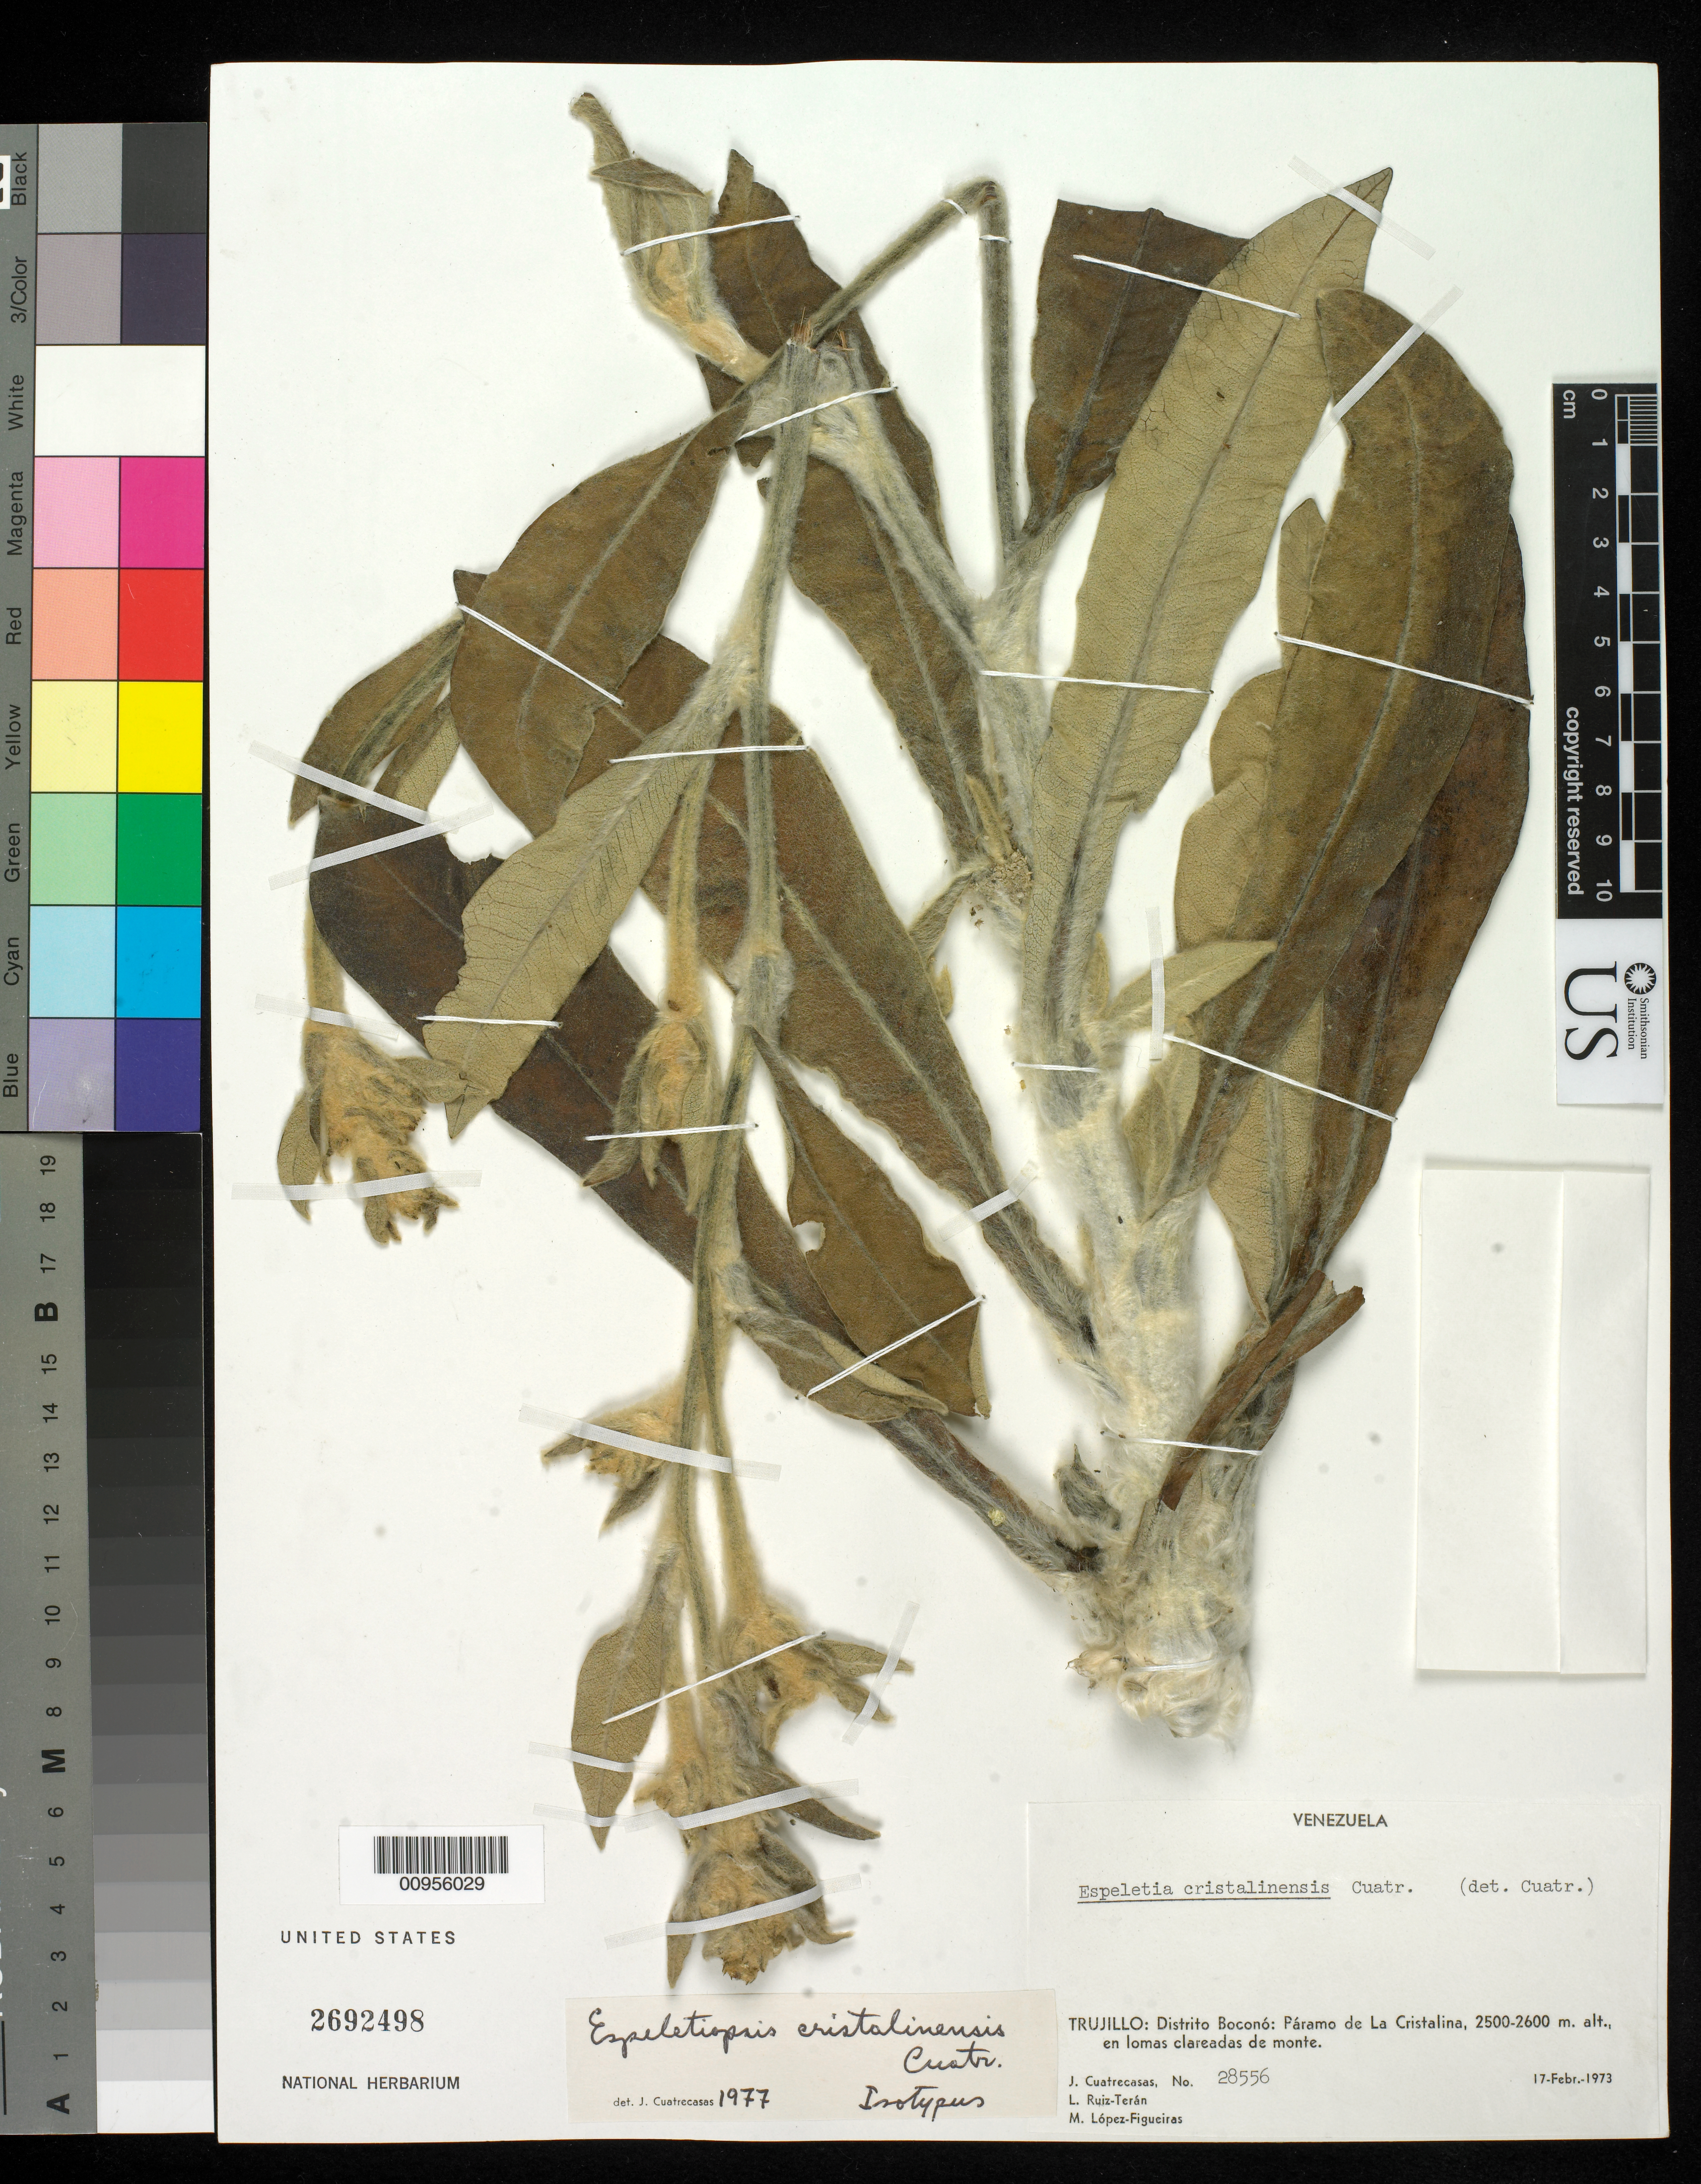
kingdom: Plantae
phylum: Tracheophyta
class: Magnoliopsida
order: Asterales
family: Asteraceae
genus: Espeletia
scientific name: Espeletia cristalinensis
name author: Cuatrec.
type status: Isotype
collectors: J. Cuatrecasas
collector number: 28556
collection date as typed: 17 Feb 1973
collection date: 1973-02-17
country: Venezuela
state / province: Trujillo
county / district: Bocono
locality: Páramo de La Cristalina.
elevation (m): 2500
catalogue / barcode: US 2692498